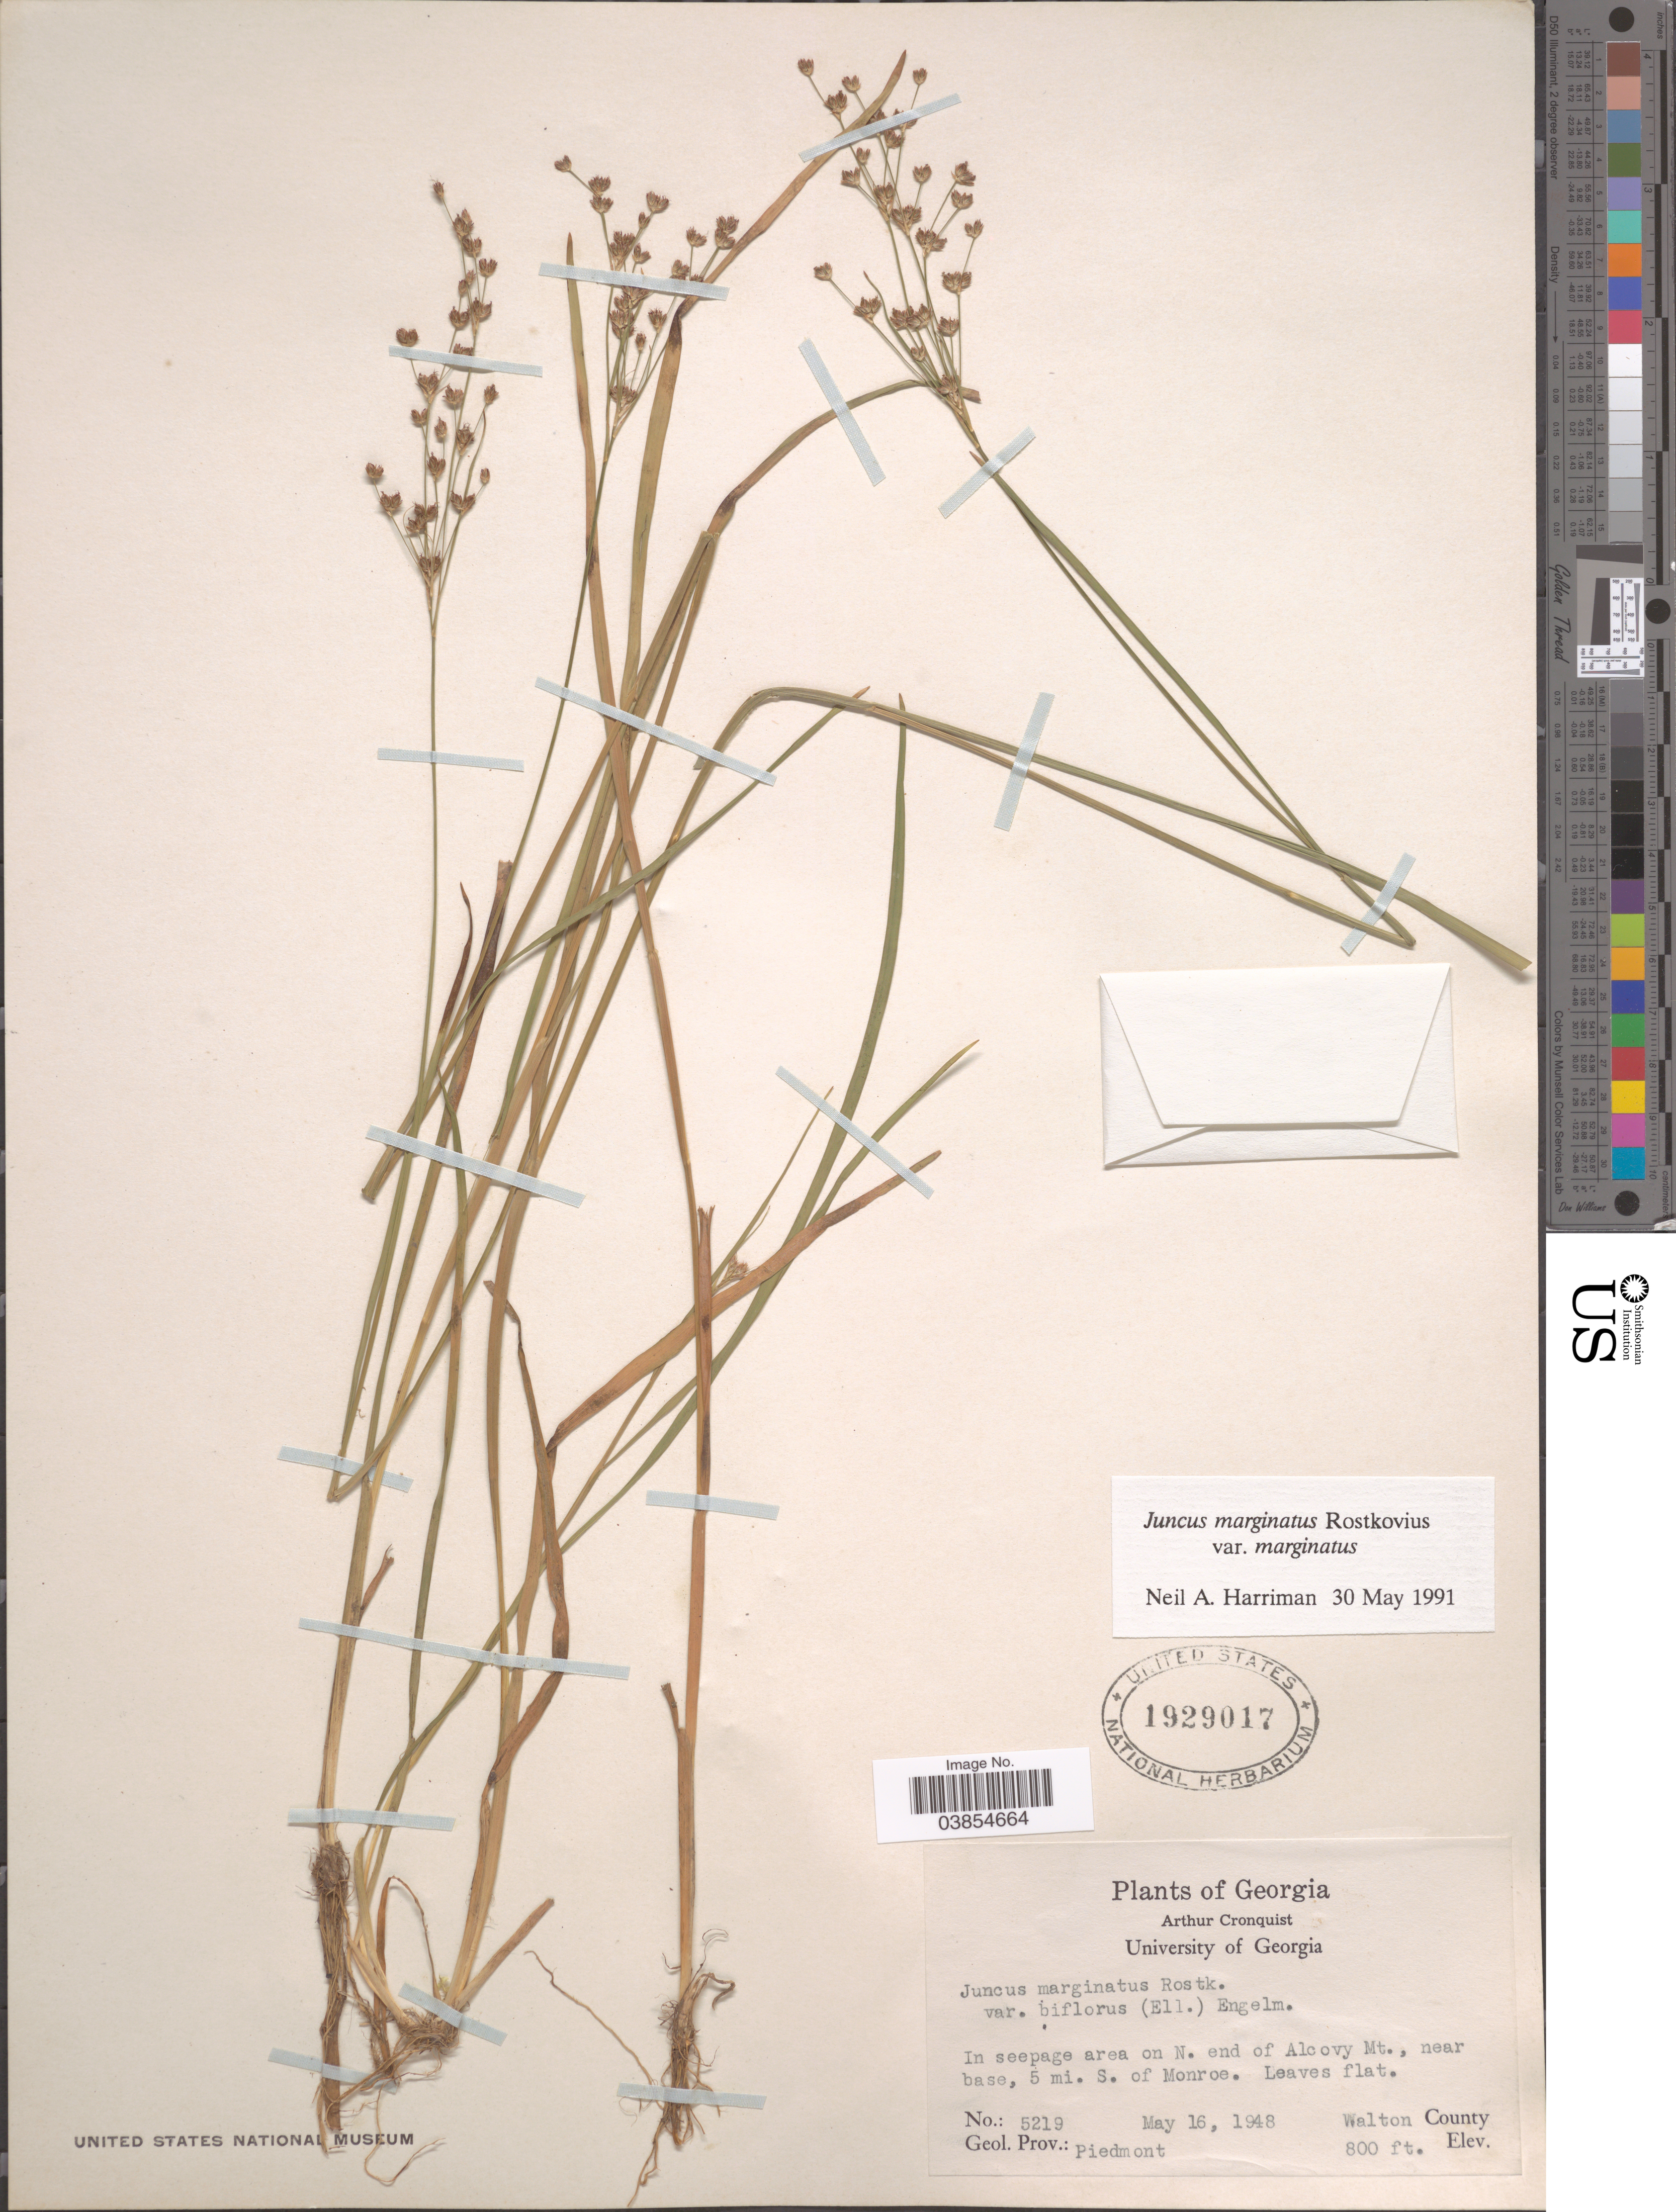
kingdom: Plantae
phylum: Tracheophyta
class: Liliopsida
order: Poales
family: Juncaceae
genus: Juncus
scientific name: Juncus marginatus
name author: Rostk.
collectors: A. J. Cronquist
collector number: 5219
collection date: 1948-05-16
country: United States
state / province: Georgia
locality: In seepage area on N. end of Alcovy Mt., near base, 5 mi. S. of Monroe. Walton County. Geol. Prov.: Piedmont.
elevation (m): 244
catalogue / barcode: US 1929017